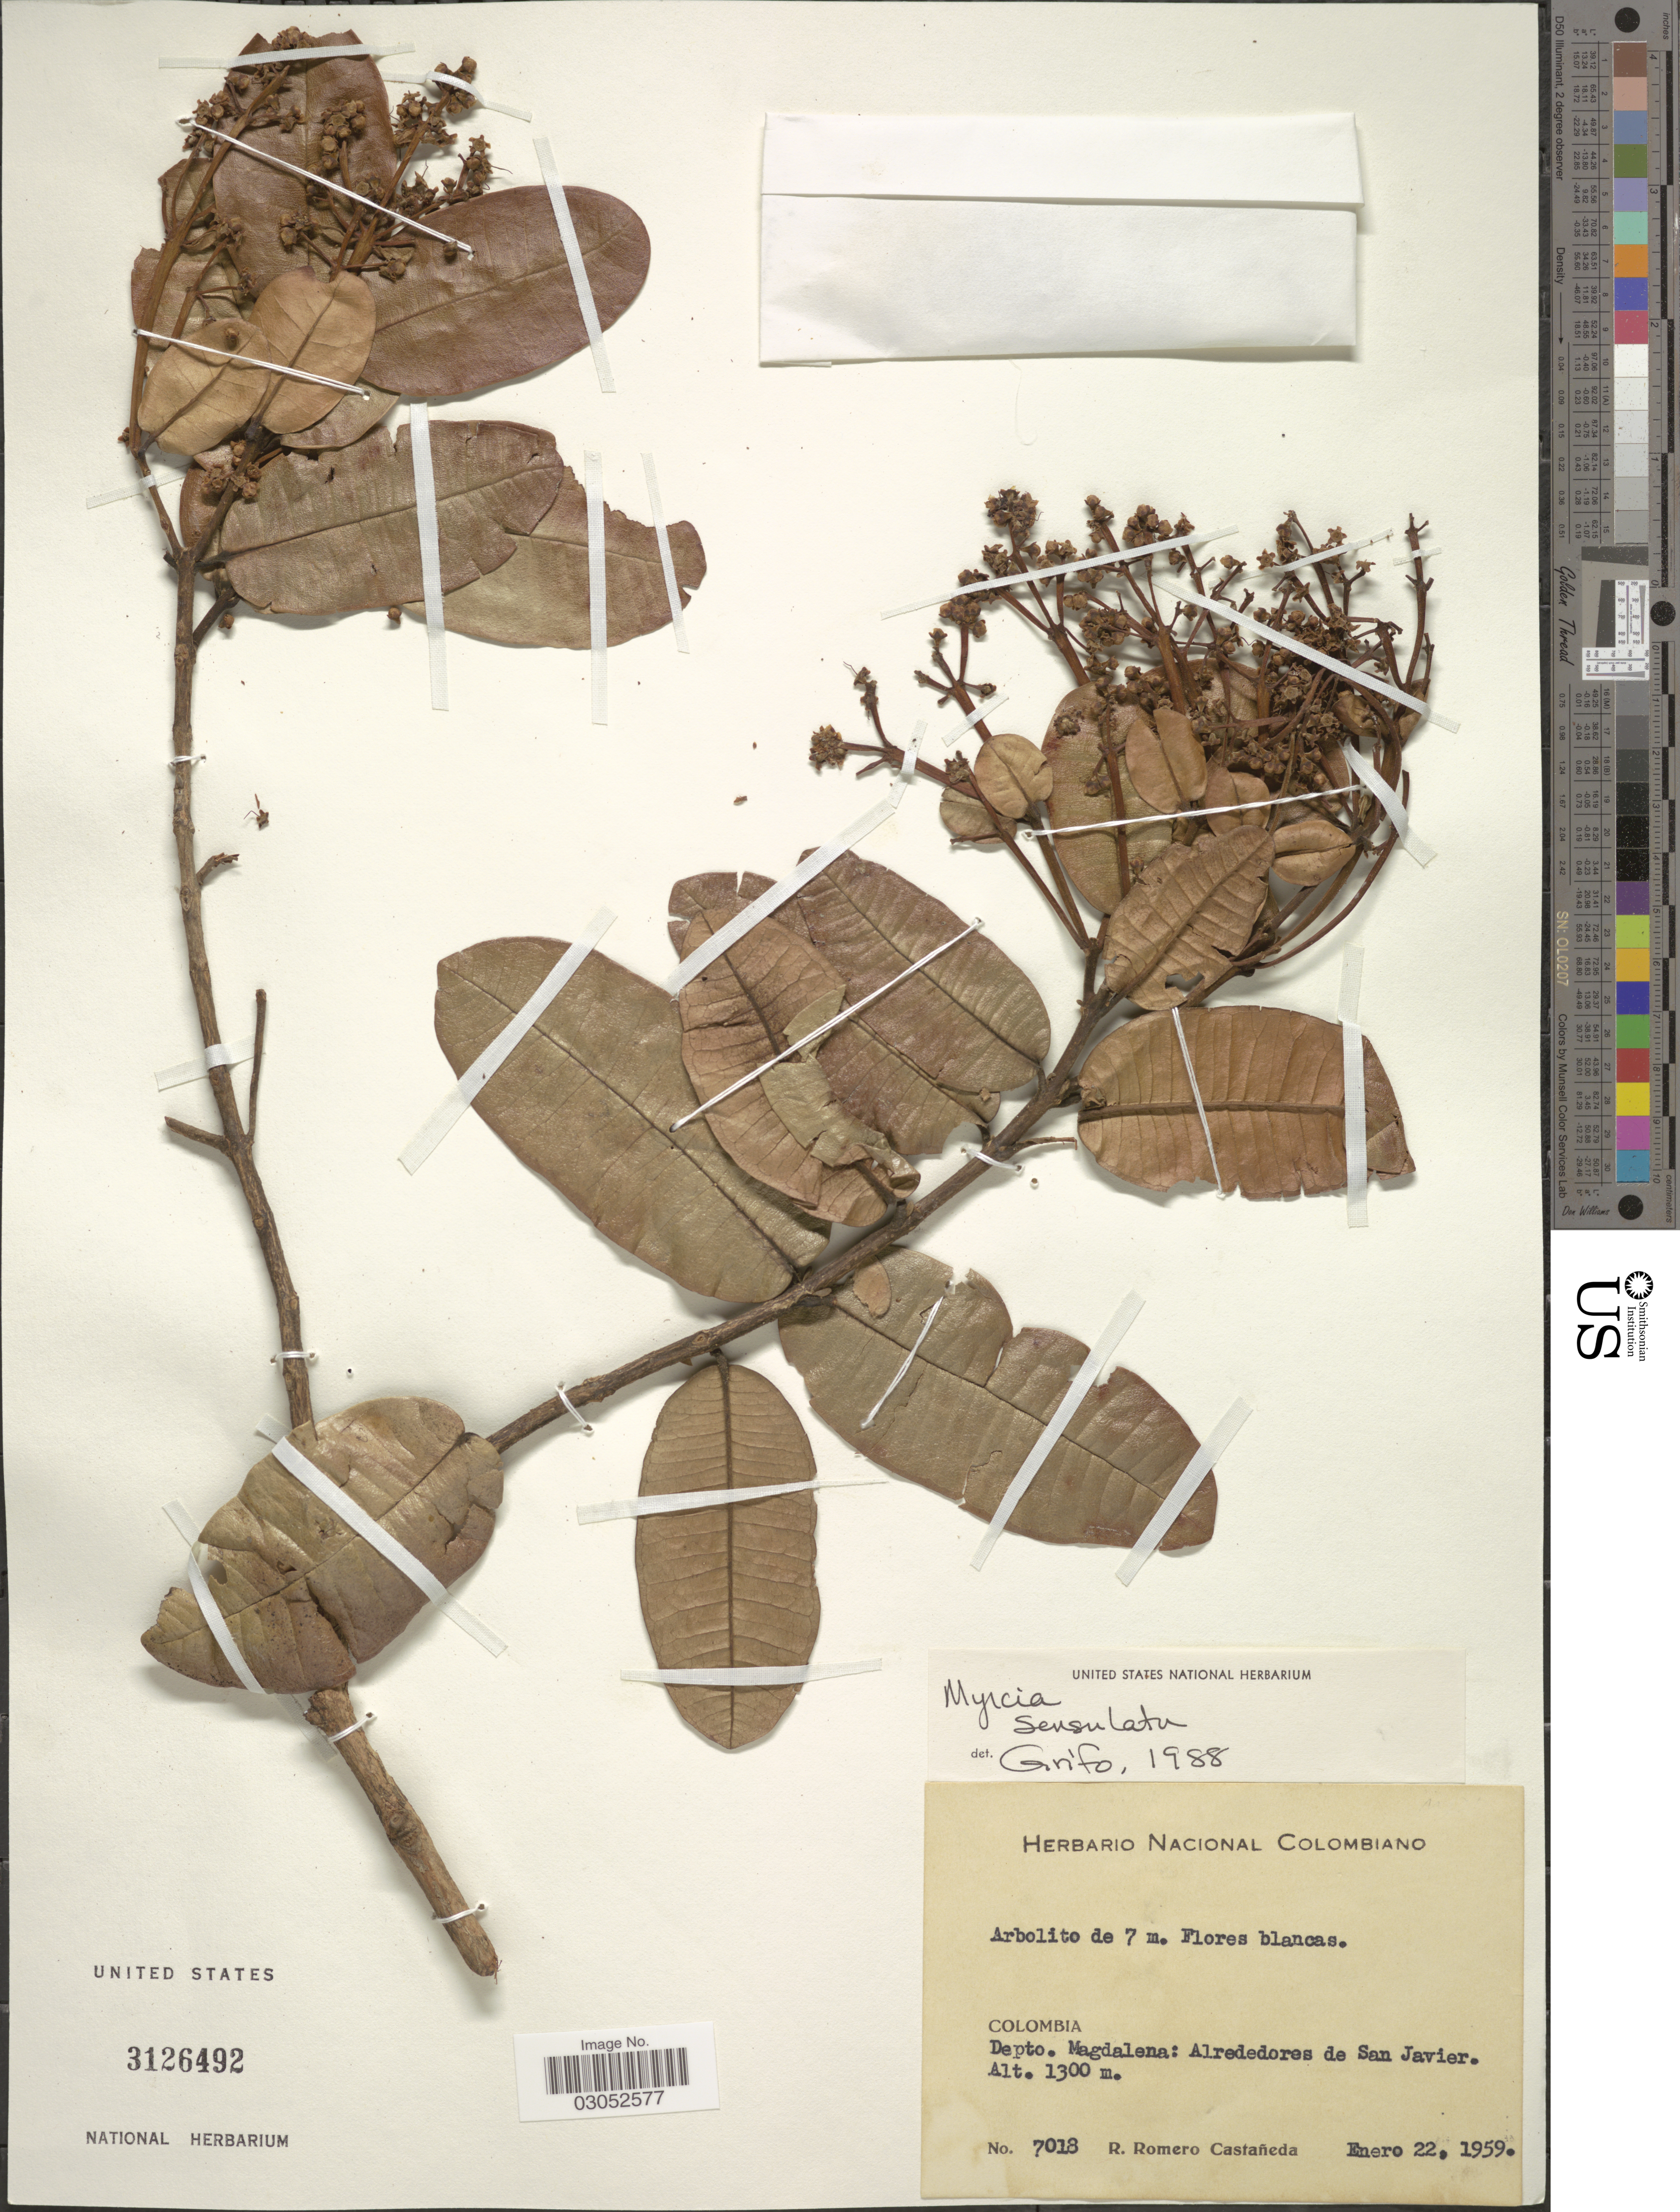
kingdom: Plantae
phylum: Tracheophyta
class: Magnoliopsida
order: Myrtales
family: Myrtaceae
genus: Myrcia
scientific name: Myrcia sp.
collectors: R. Romero Castañeda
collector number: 7018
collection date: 1959-01-22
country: Colombia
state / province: Magdalena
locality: Depto. Magdalena: Alrededores de San Javier.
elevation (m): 1300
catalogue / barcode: US 3126492